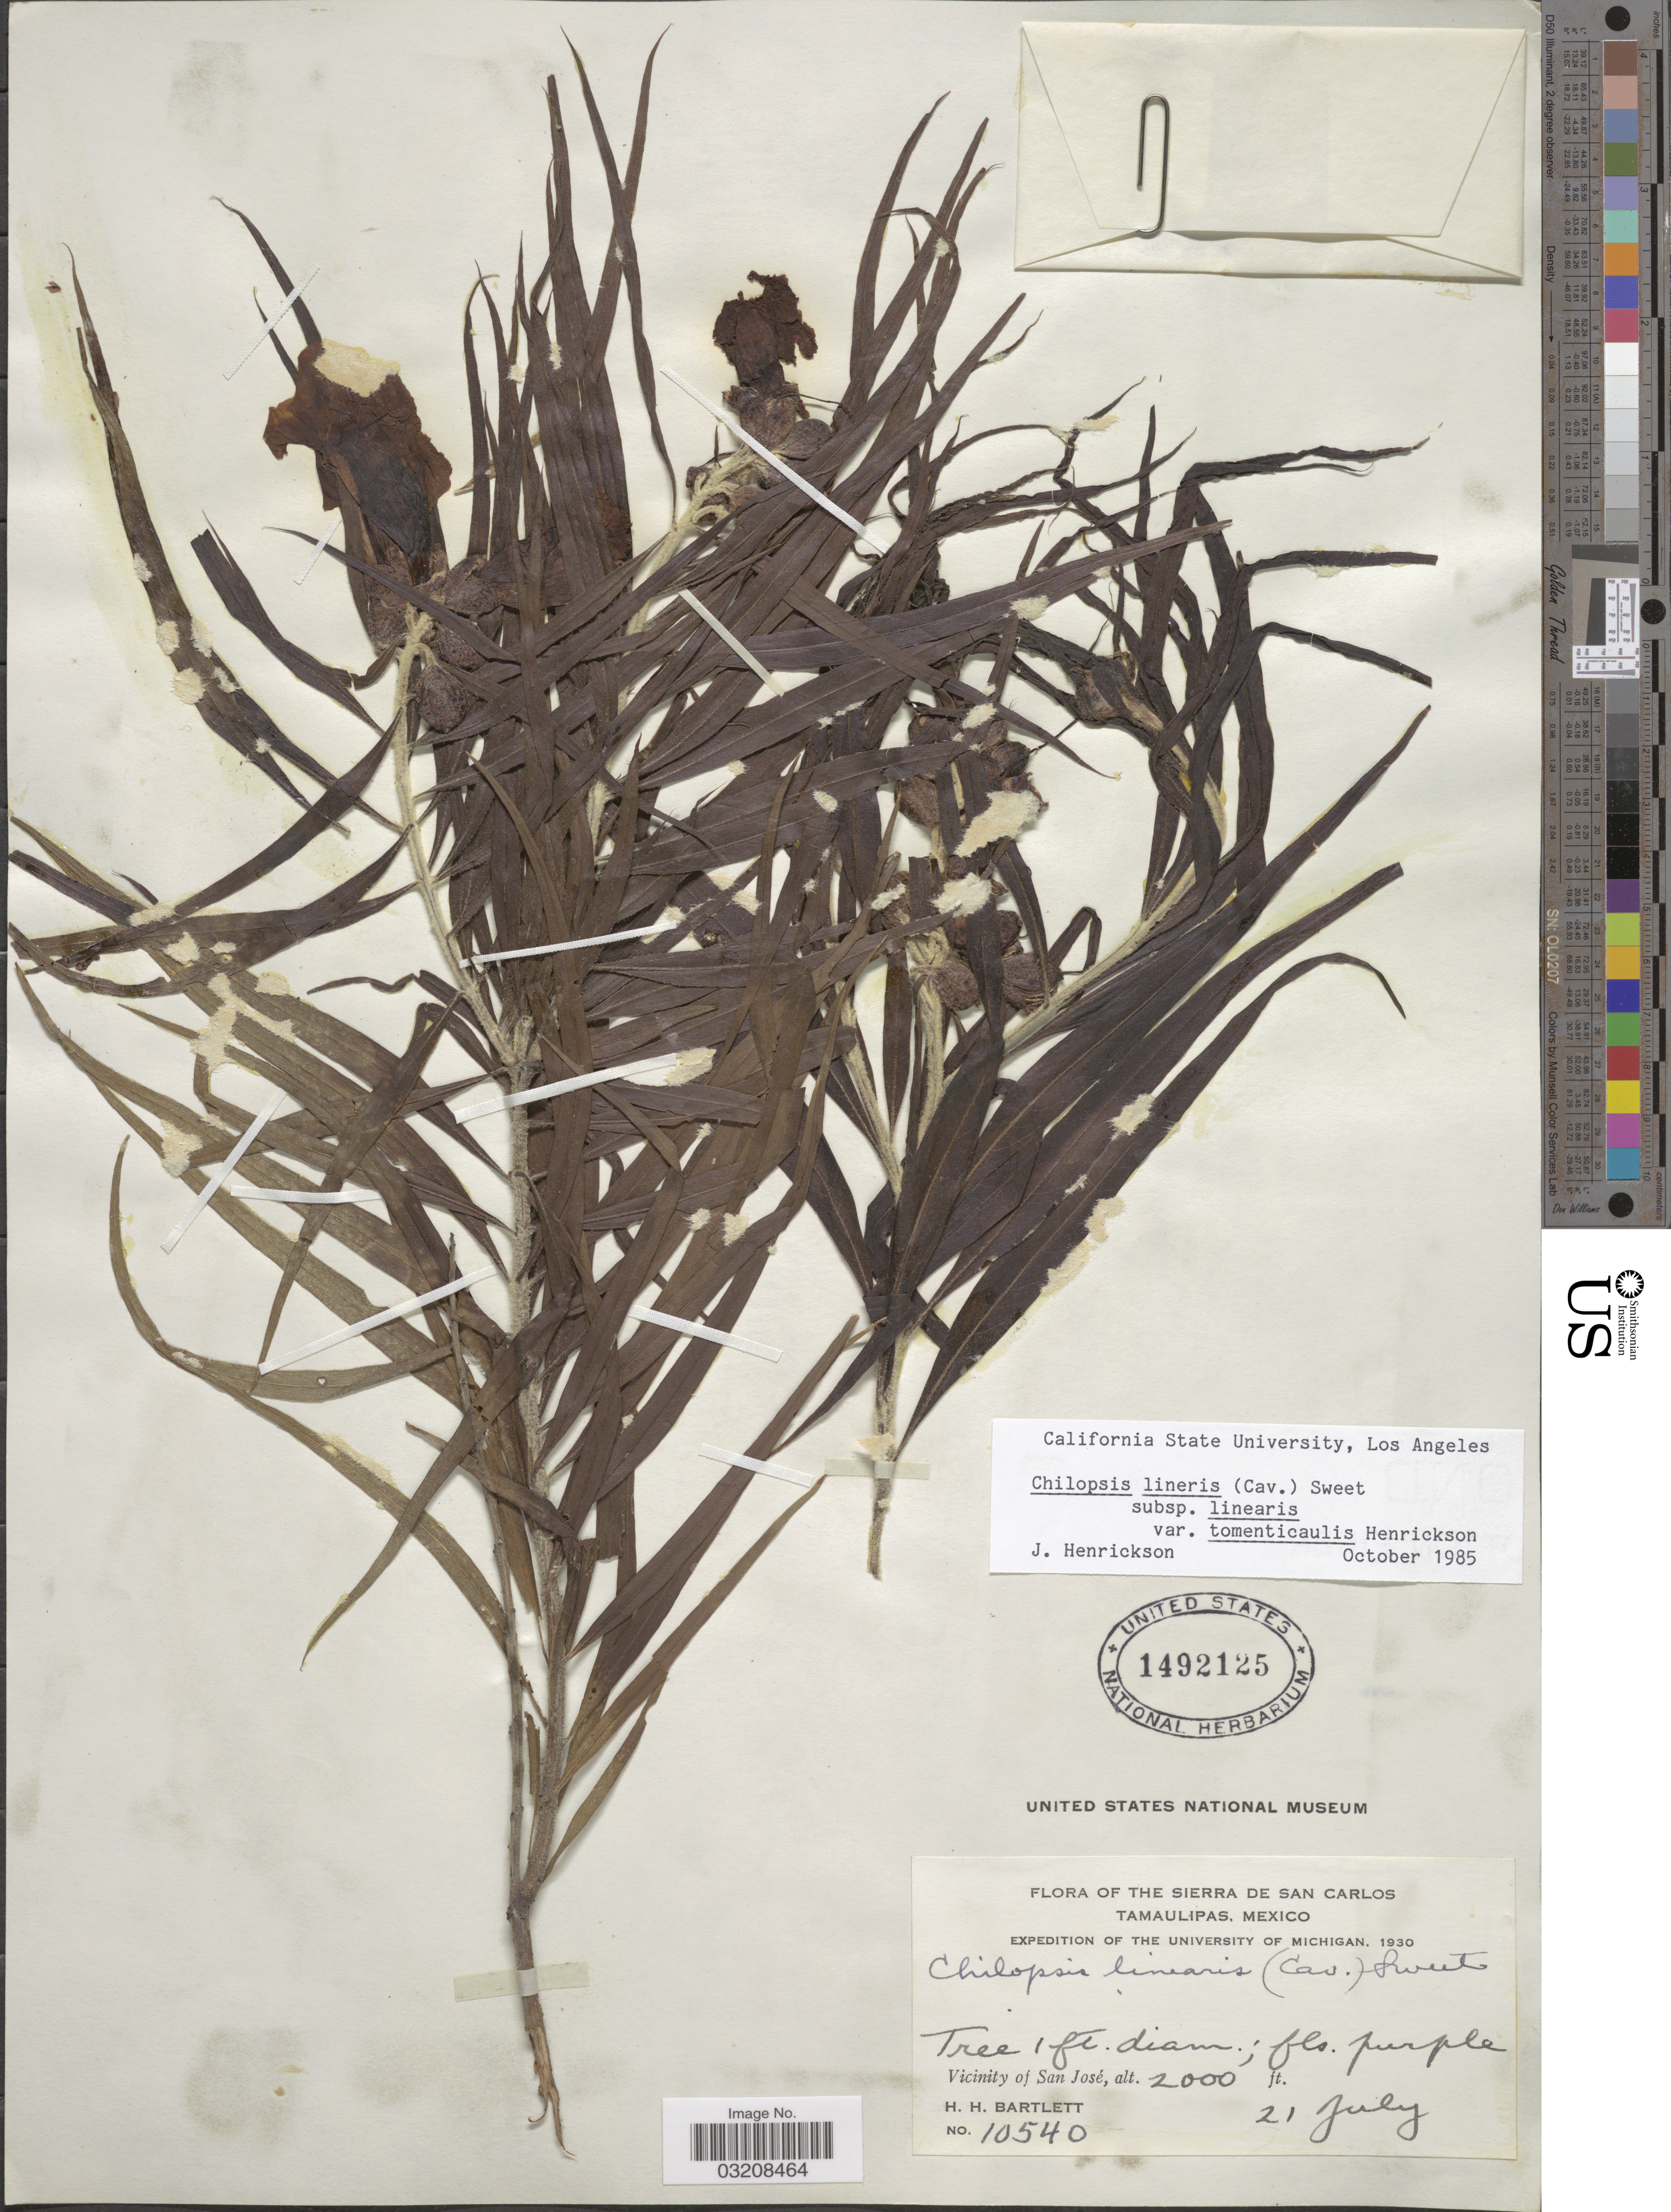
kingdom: Plantae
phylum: Tracheophyta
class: Magnoliopsida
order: Lamiales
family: Bignoniaceae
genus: Chilopsis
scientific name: Chilopsis linearis var. tomenticaulis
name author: Henrickson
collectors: H. H. Bartlett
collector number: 10540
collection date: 1930-07-21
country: Mexico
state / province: Tamaulipas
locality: The Sierra de San Carlos. Vicinity of San José.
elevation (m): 610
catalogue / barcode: US 1492125